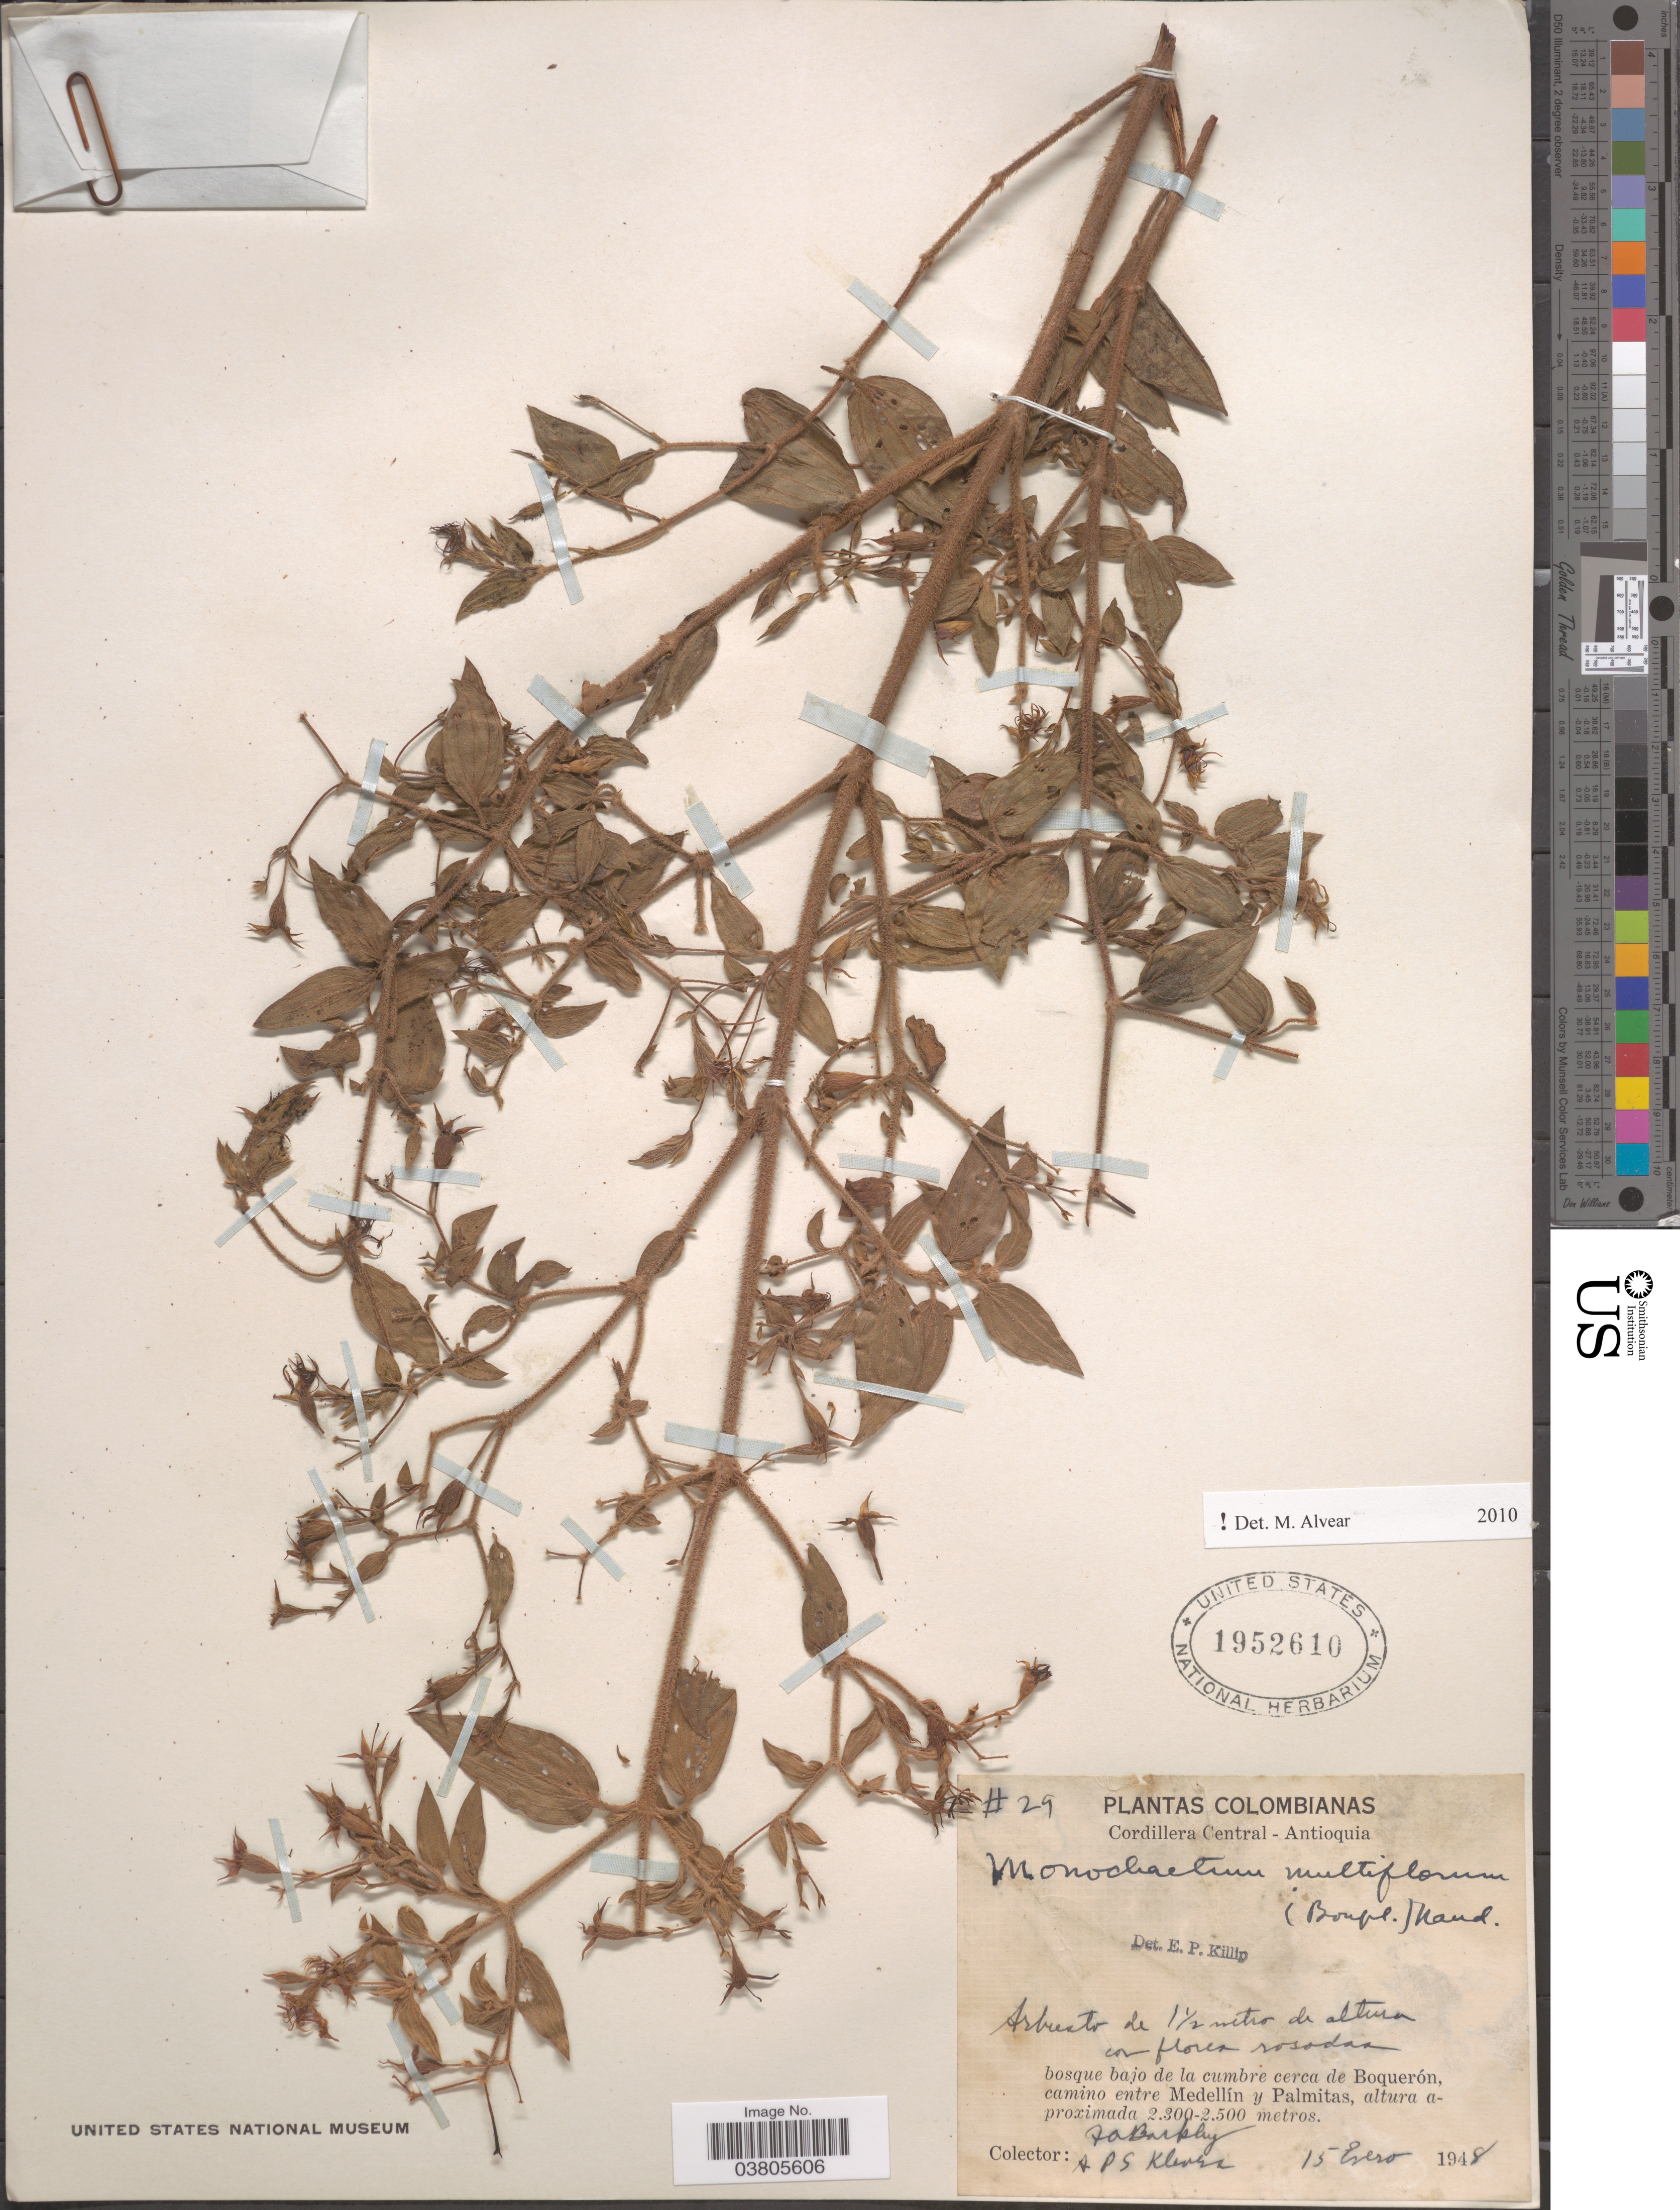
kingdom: Plantae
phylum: Tracheophyta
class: Magnoliopsida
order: Myrtales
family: Melastomataceae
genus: Monochaetum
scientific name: Monochaetum multiflorum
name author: (Bonpl.) Naudin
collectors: F. A. Barkley & A. Klevens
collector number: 29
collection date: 1948-01-15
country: Colombia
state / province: Antioquia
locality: Cordillera Central. Bosque bajo de la cumbre de Boquerón, camino entre Medellín y Palmitas.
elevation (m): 2300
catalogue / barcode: US 1952610